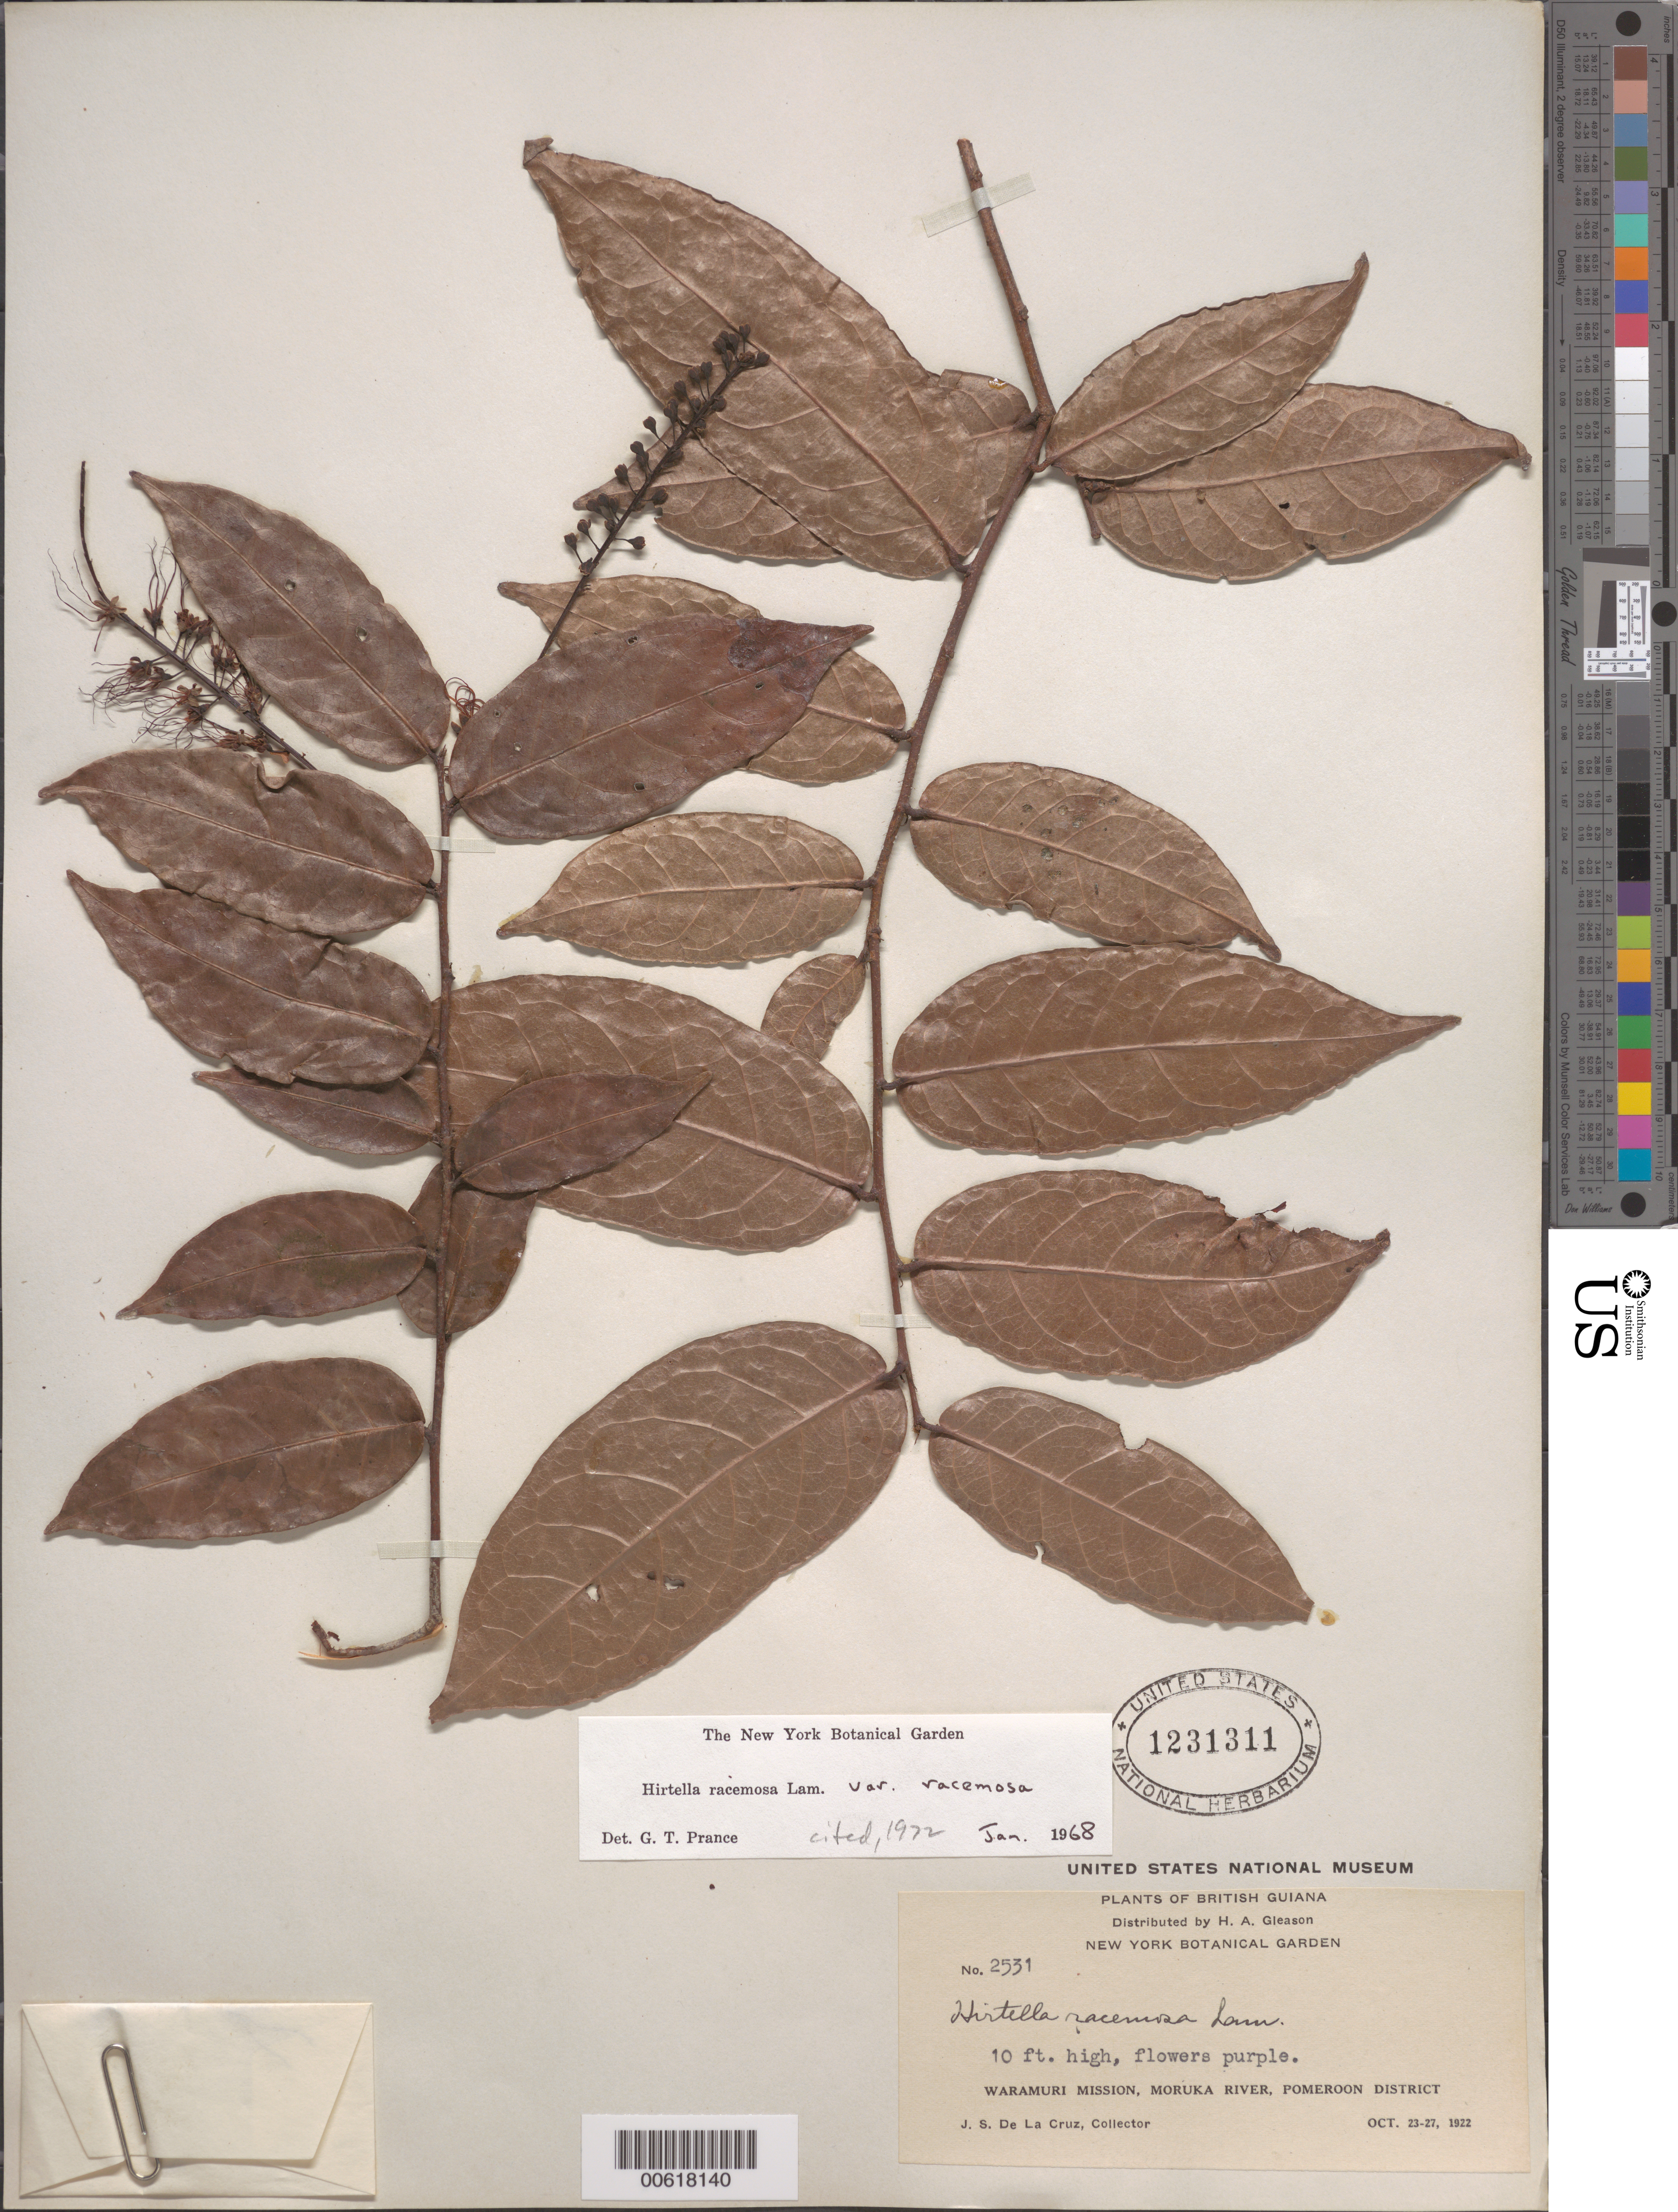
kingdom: Plantae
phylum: Tracheophyta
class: Magnoliopsida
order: Malpighiales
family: Chrysobalanaceae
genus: Hirtella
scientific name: Hirtella racemosa var. racemosa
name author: Lam.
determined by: Prance, G. T.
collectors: J. S. de la Cruz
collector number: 2531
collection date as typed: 23-Oct-22 to 27-Oct-22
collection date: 1922-10-23/1922-10-27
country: Guyana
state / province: Pomeroon-Supenaam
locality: Waramuri Mission, Moruka R., Pomeroon Dist.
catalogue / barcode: US 1231311